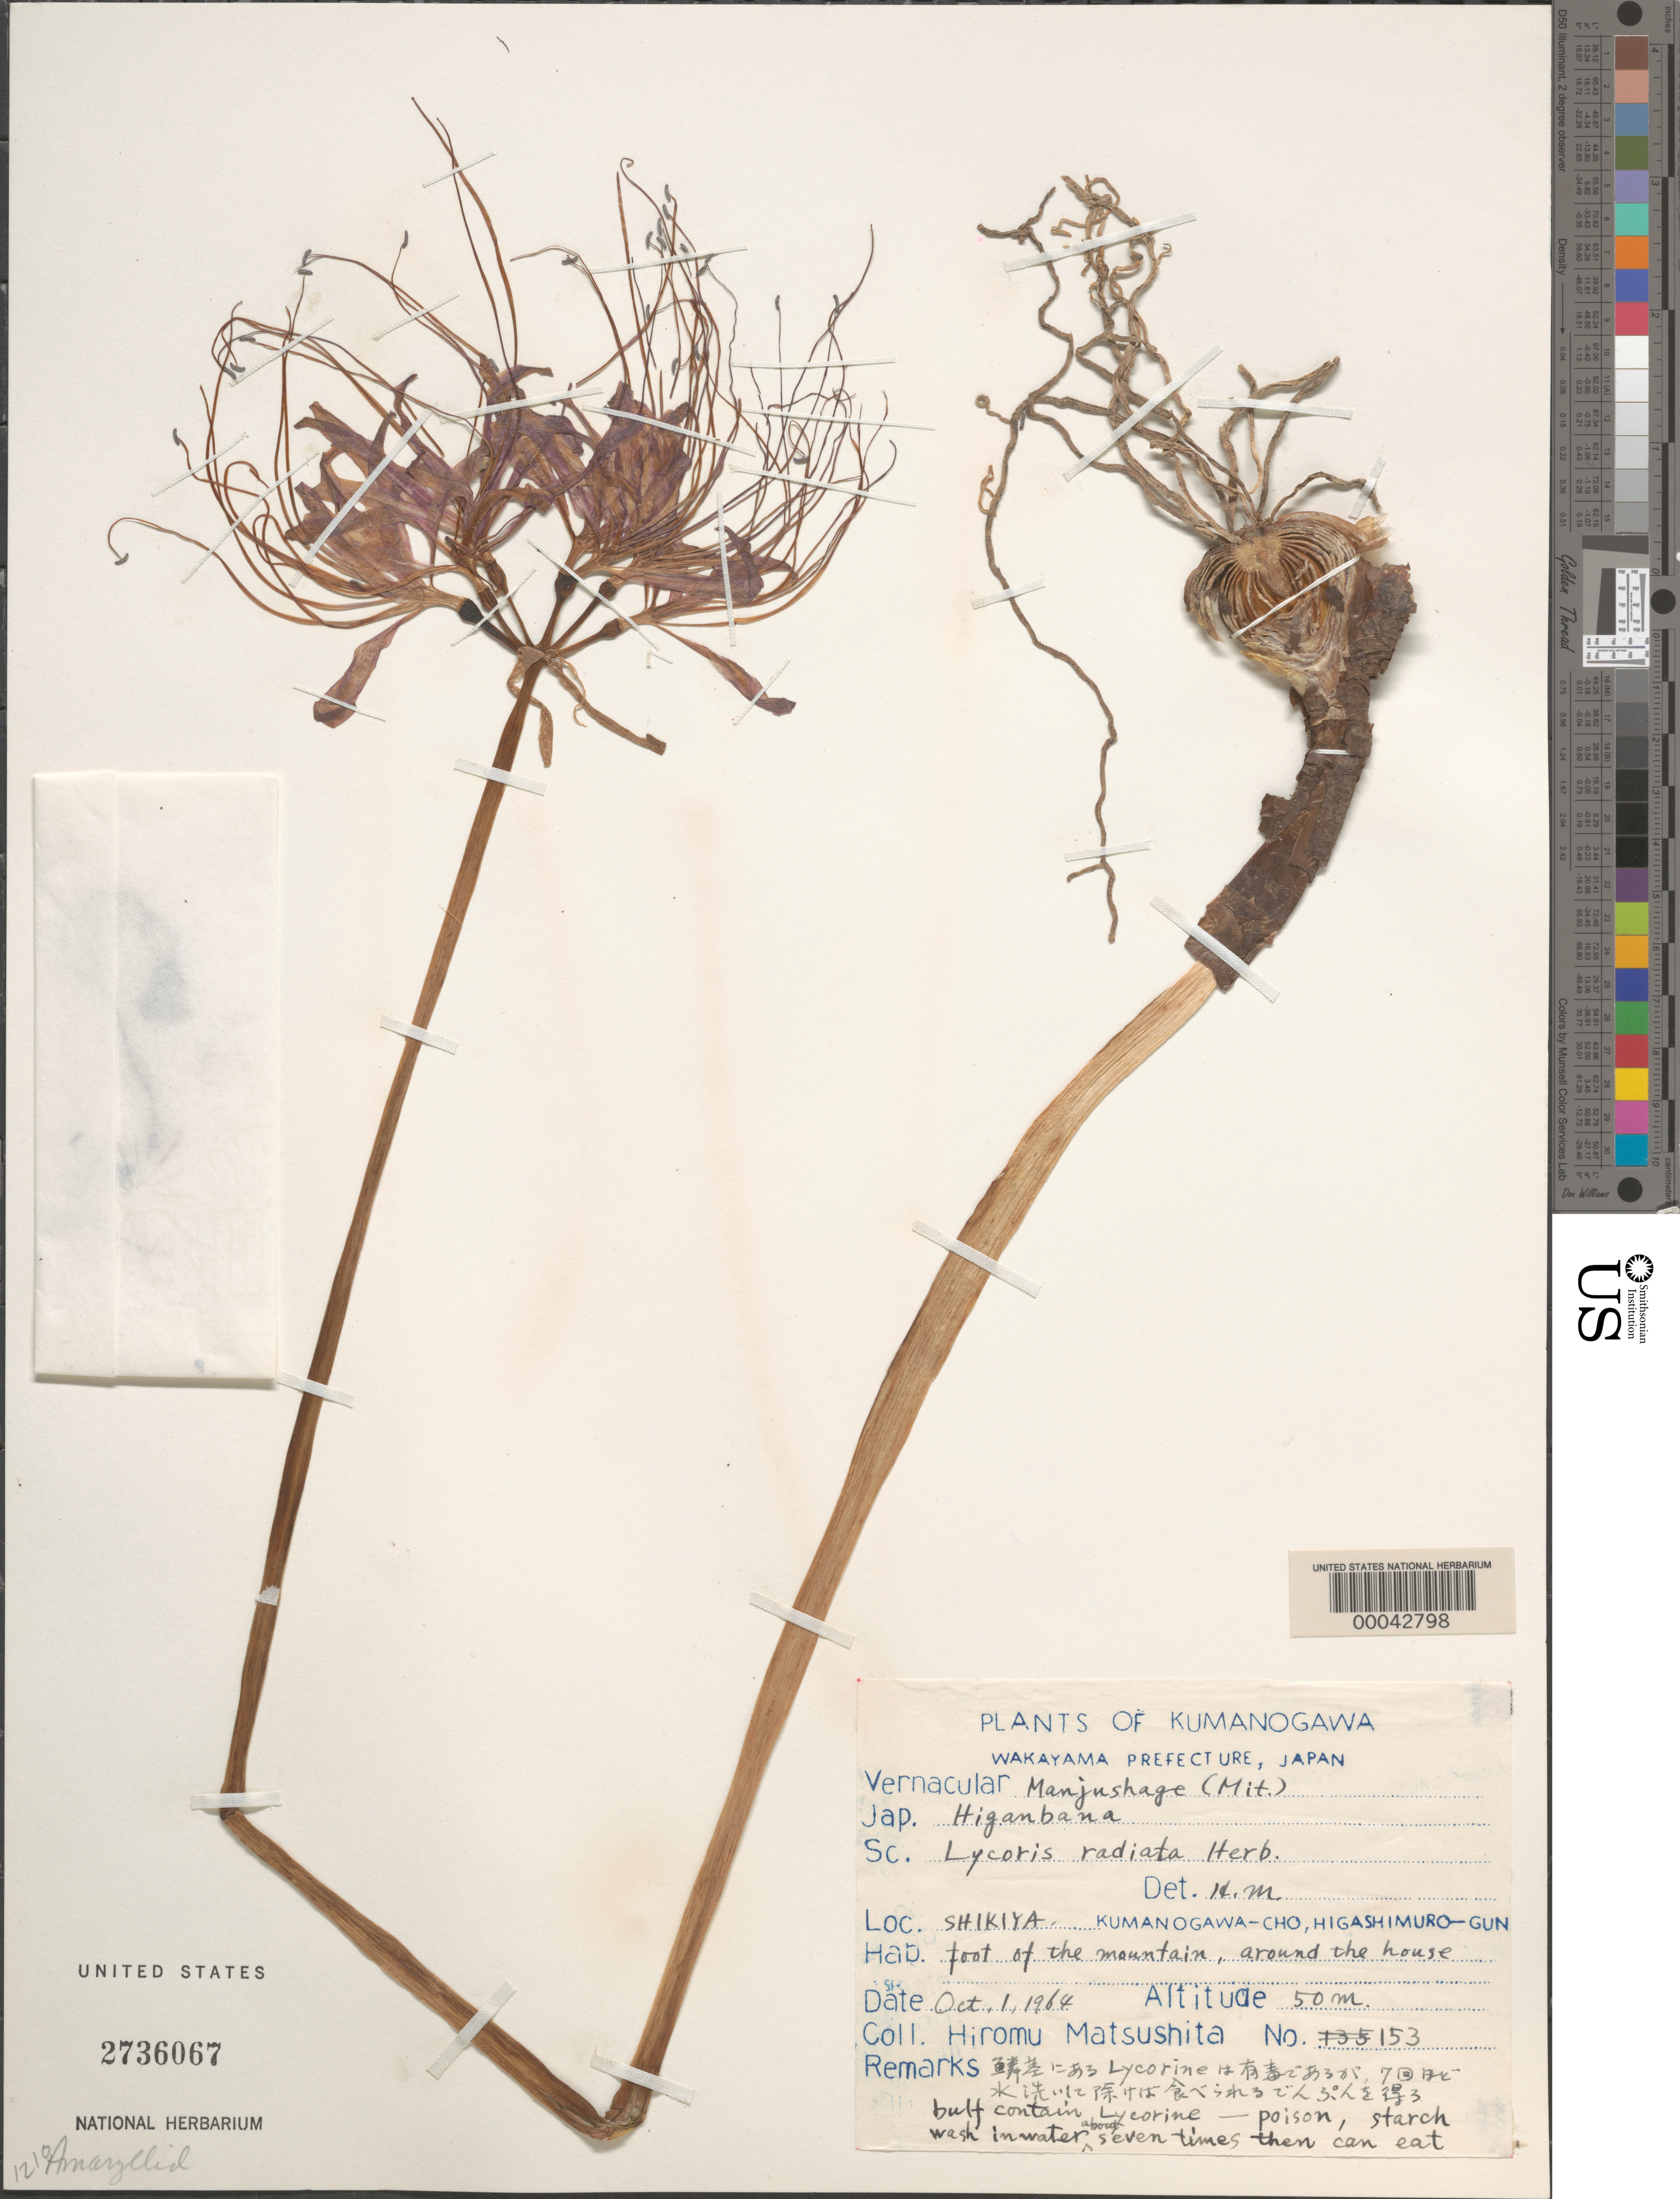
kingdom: Plantae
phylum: Tracheophyta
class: Liliopsida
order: Asparagales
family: Amaryllidaceae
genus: Lycoris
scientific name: Lycoris radiata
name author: Herb.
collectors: H. Matsushita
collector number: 153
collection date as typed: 01 Oct 1964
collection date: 1964-10-01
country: Japan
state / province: Wakayama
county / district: Higashi-muro-gun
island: Honshu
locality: Shikiya, kumanogawa-cho, higashimuro-gun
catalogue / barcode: US 2736067